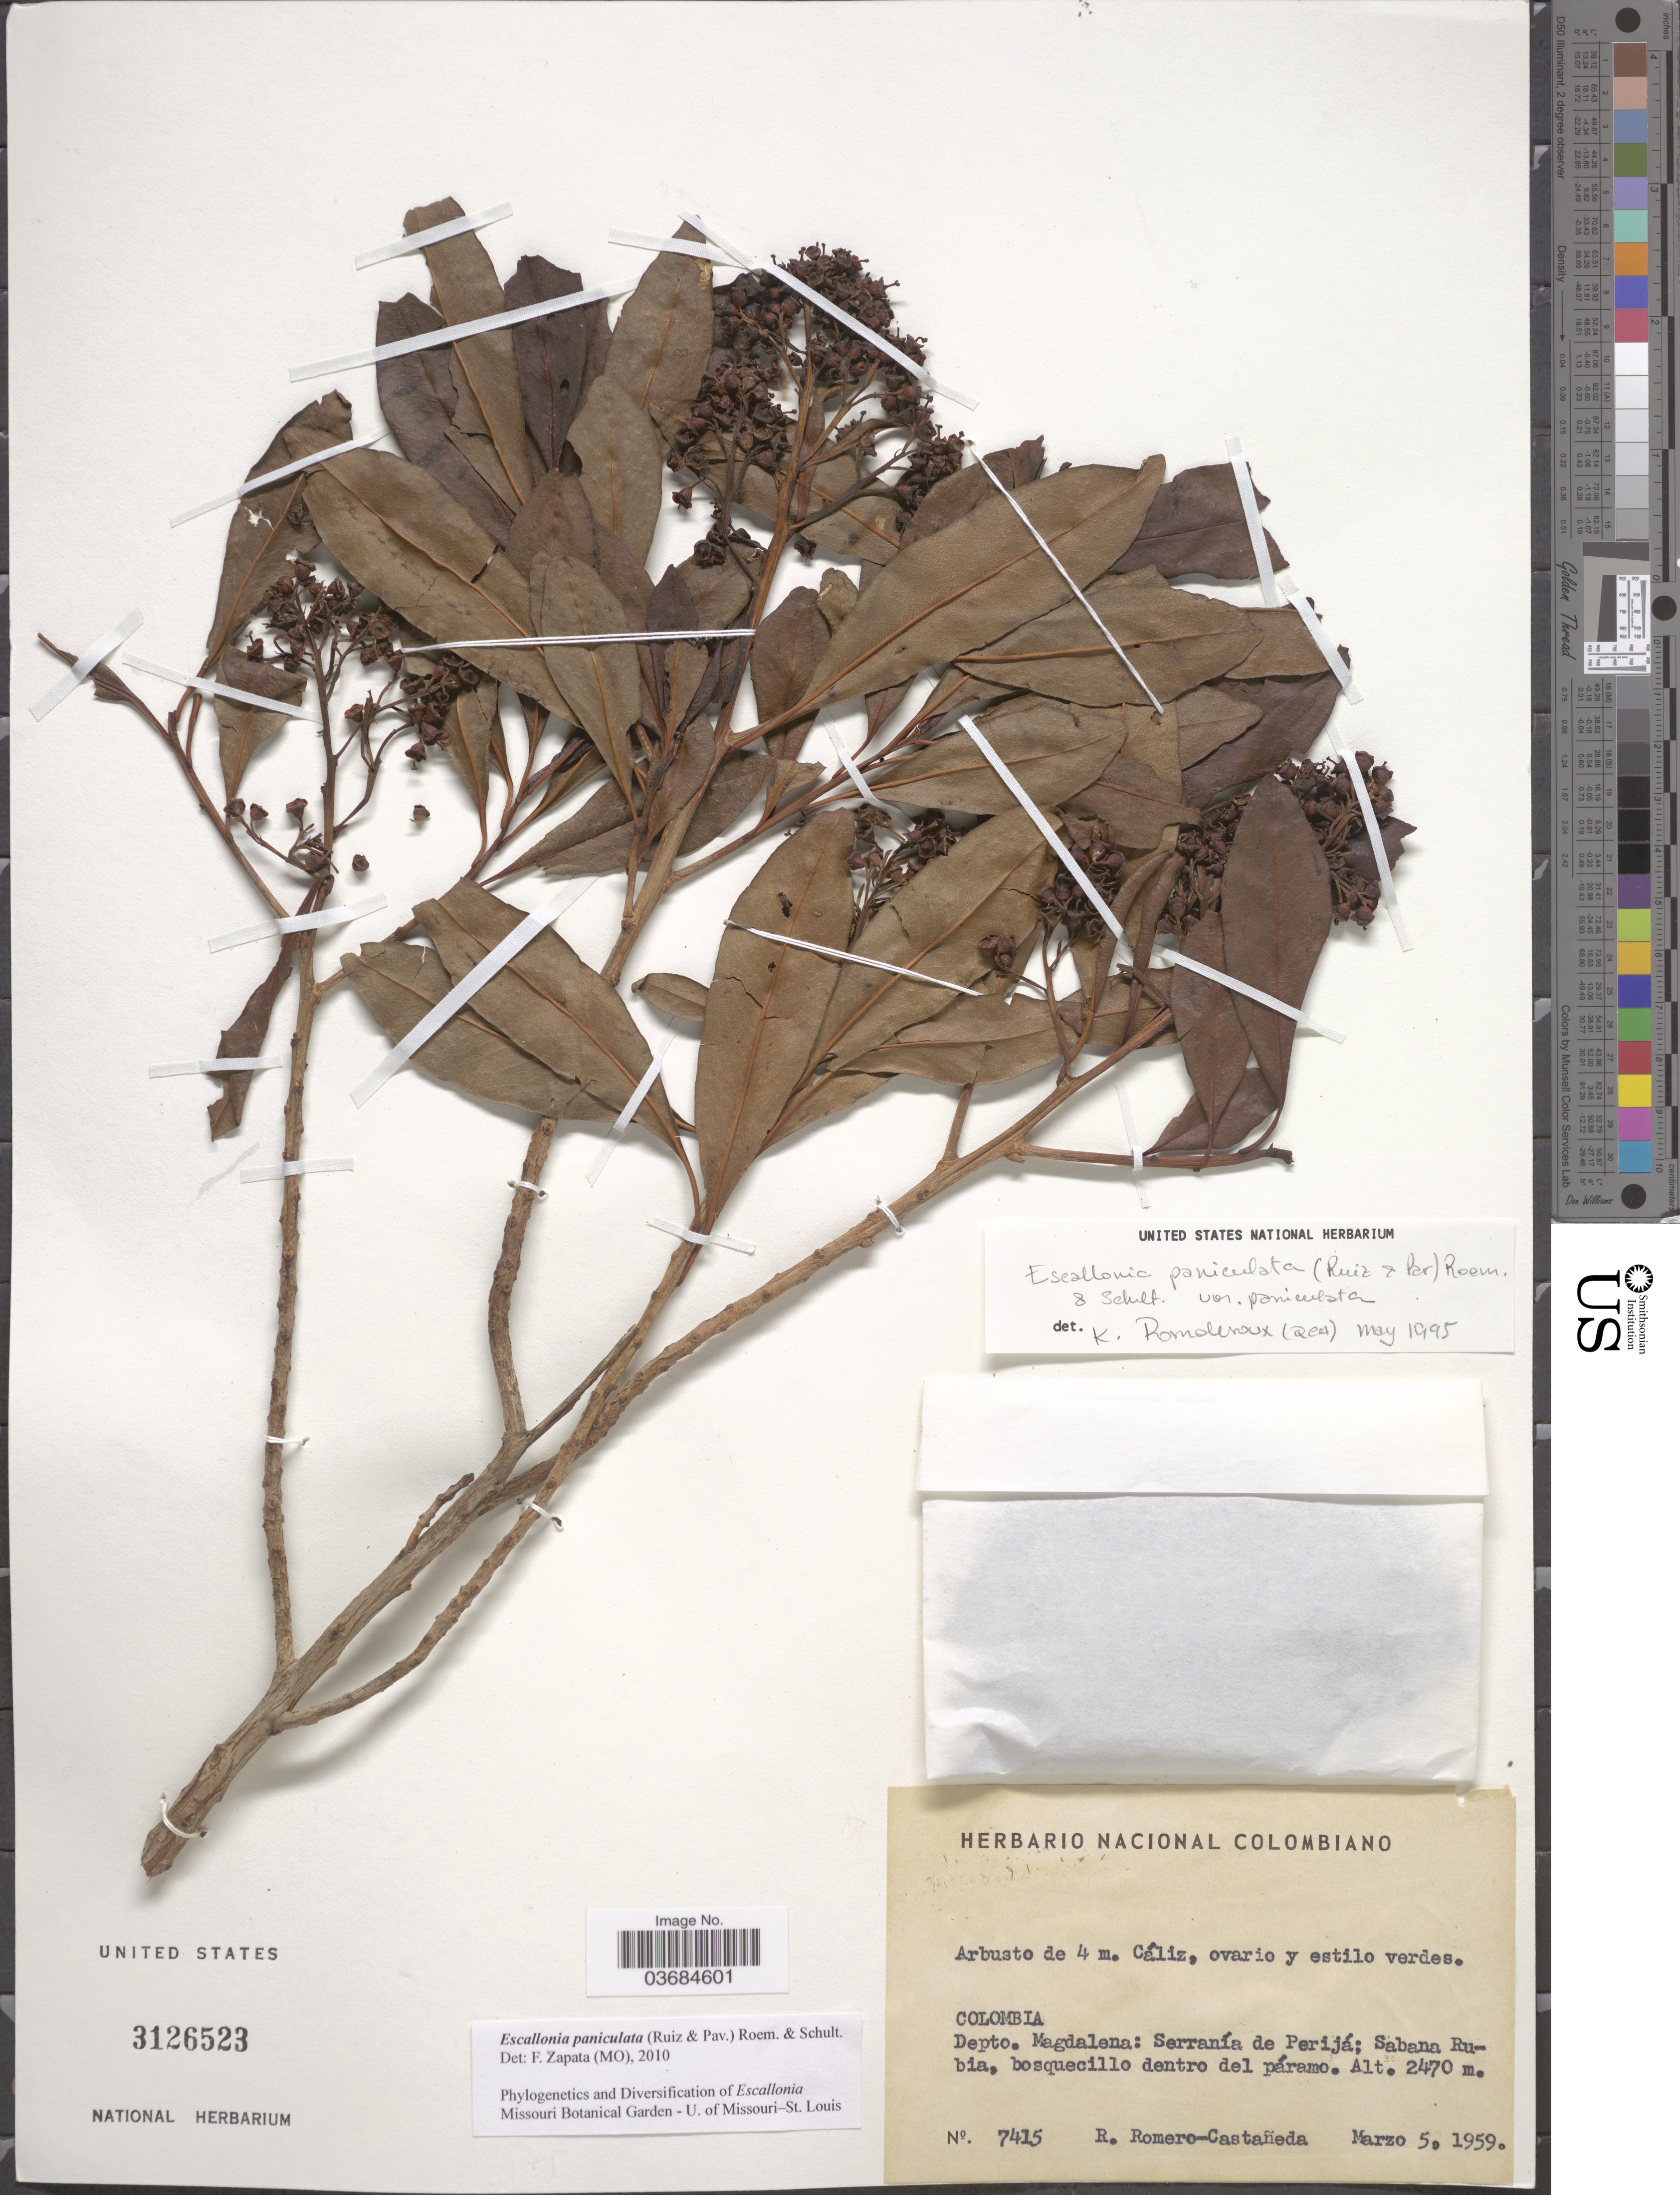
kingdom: Plantae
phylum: Tracheophyta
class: Magnoliopsida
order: Escalloniales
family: Escalloniaceae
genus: Escallonia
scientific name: Escallonia paniculata var. paniculata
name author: (Ruiz & Pav.) Roem. & Schult.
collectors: R. Romero Castañeda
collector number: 7415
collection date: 1959-03-05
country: Colombia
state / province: Magdalena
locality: Depto. Magdalena: Serranía de Perijá; Sabana Rubia, bosquecillo dentro del páramo.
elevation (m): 2470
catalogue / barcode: US 3126523